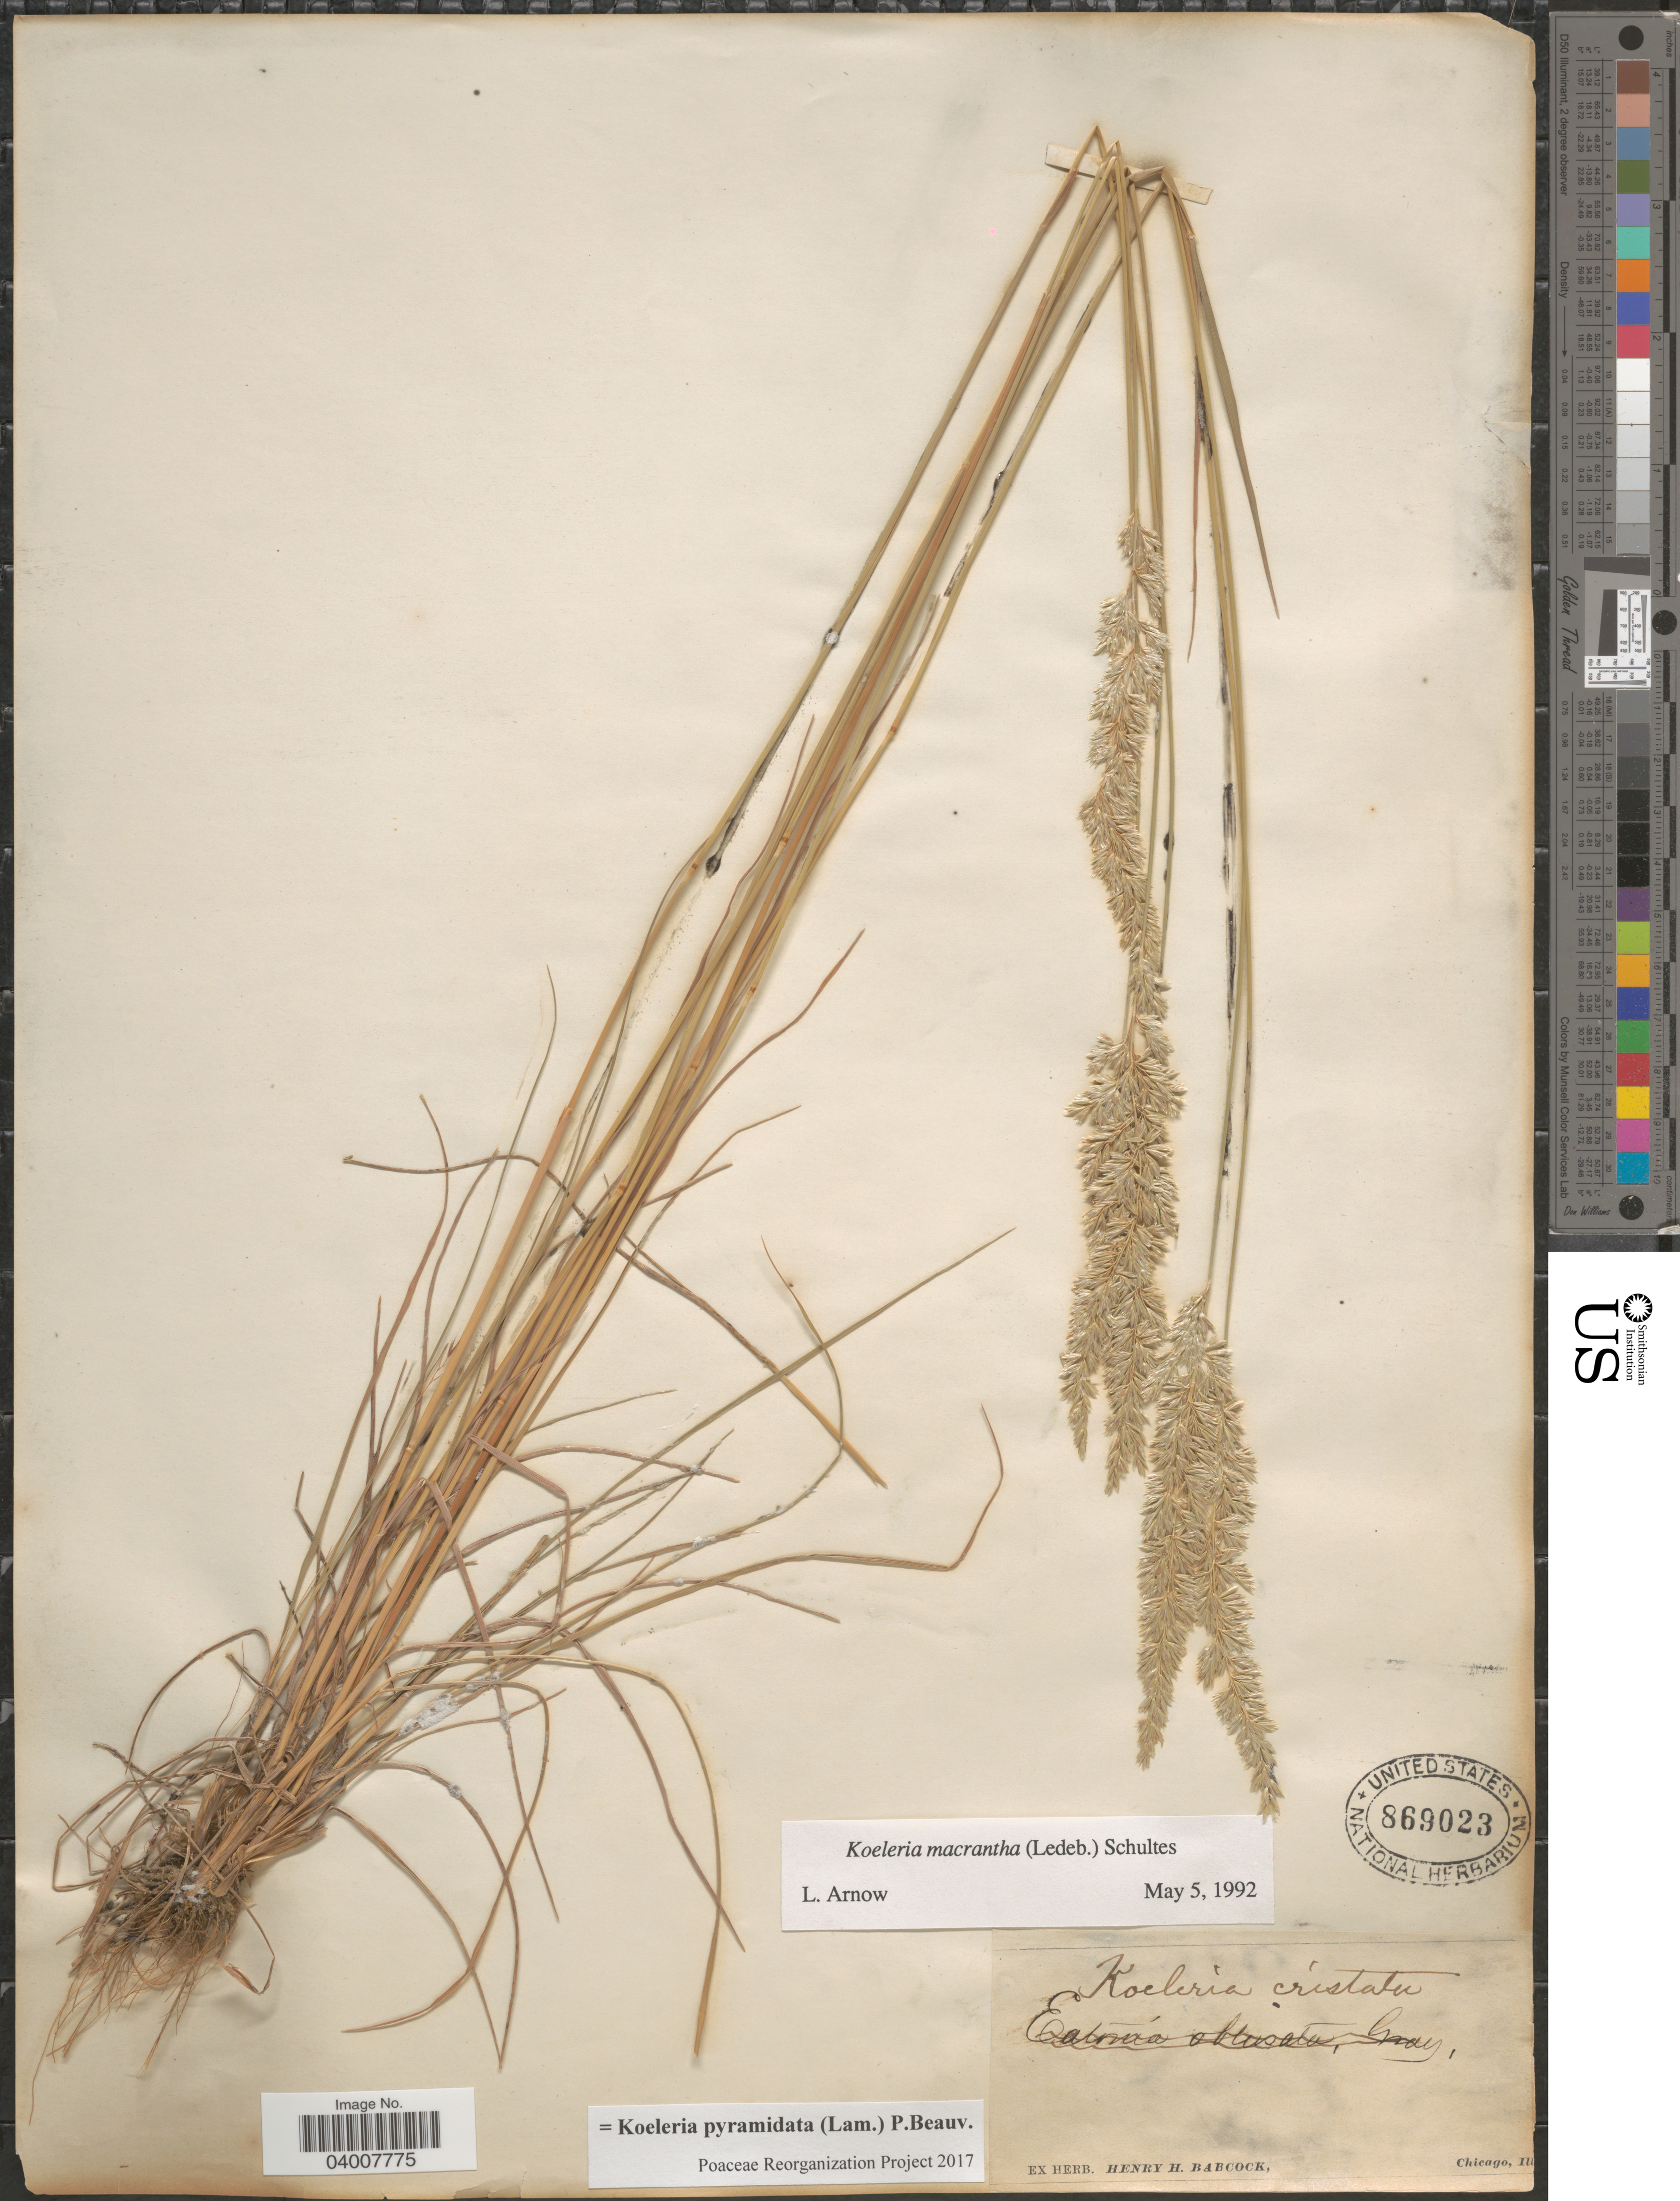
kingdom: Plantae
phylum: Tracheophyta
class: Liliopsida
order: Poales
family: Poaceae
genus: Koeleria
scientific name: Koeleria pyramidata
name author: (Lam.) P. Beauv.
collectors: ex herb. Henry Homes Babcock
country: United States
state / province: Illinois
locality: Chicago.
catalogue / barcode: US 869023